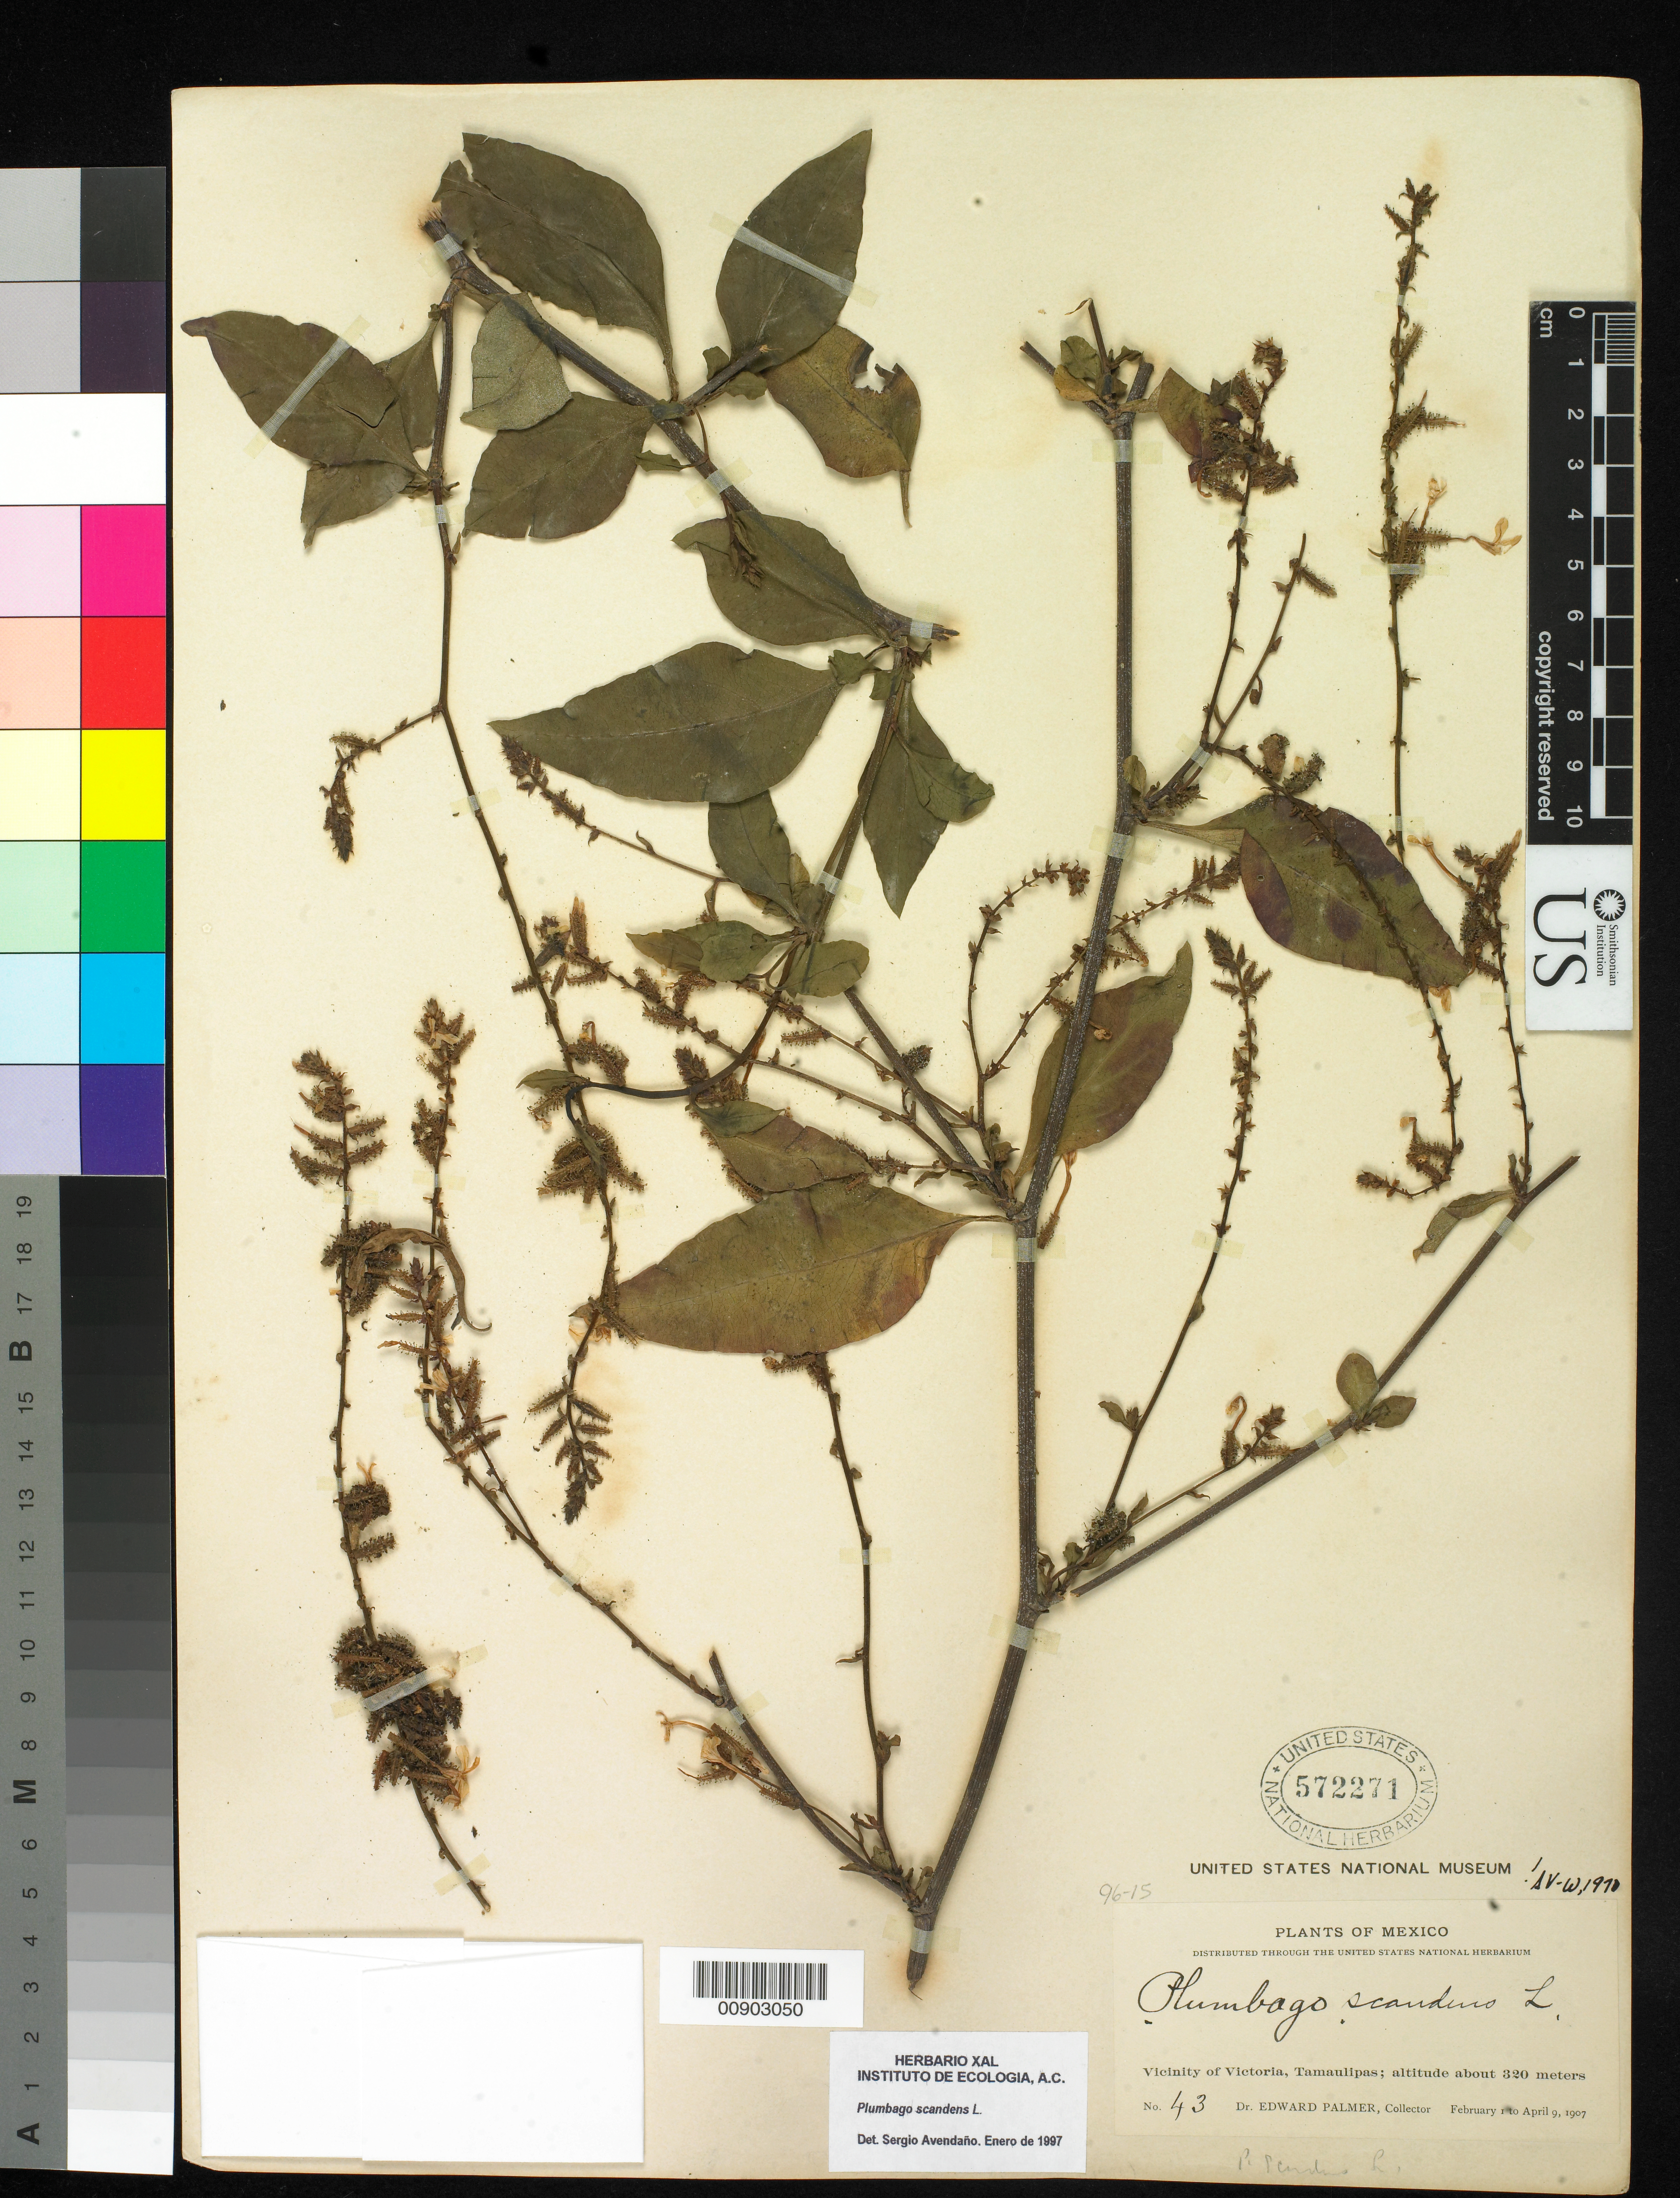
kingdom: Plantae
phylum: Tracheophyta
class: Magnoliopsida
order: Caryophyllales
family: Plumbaginaceae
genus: Plumbago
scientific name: Plumbago scandens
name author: L.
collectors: E. Palmer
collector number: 43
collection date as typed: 01 Feb 1907 to 09 Apr 1907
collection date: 1907-02-01/1907-04-09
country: Mexico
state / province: Tamaulipas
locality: Vicinity of Victoria.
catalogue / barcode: US 572271